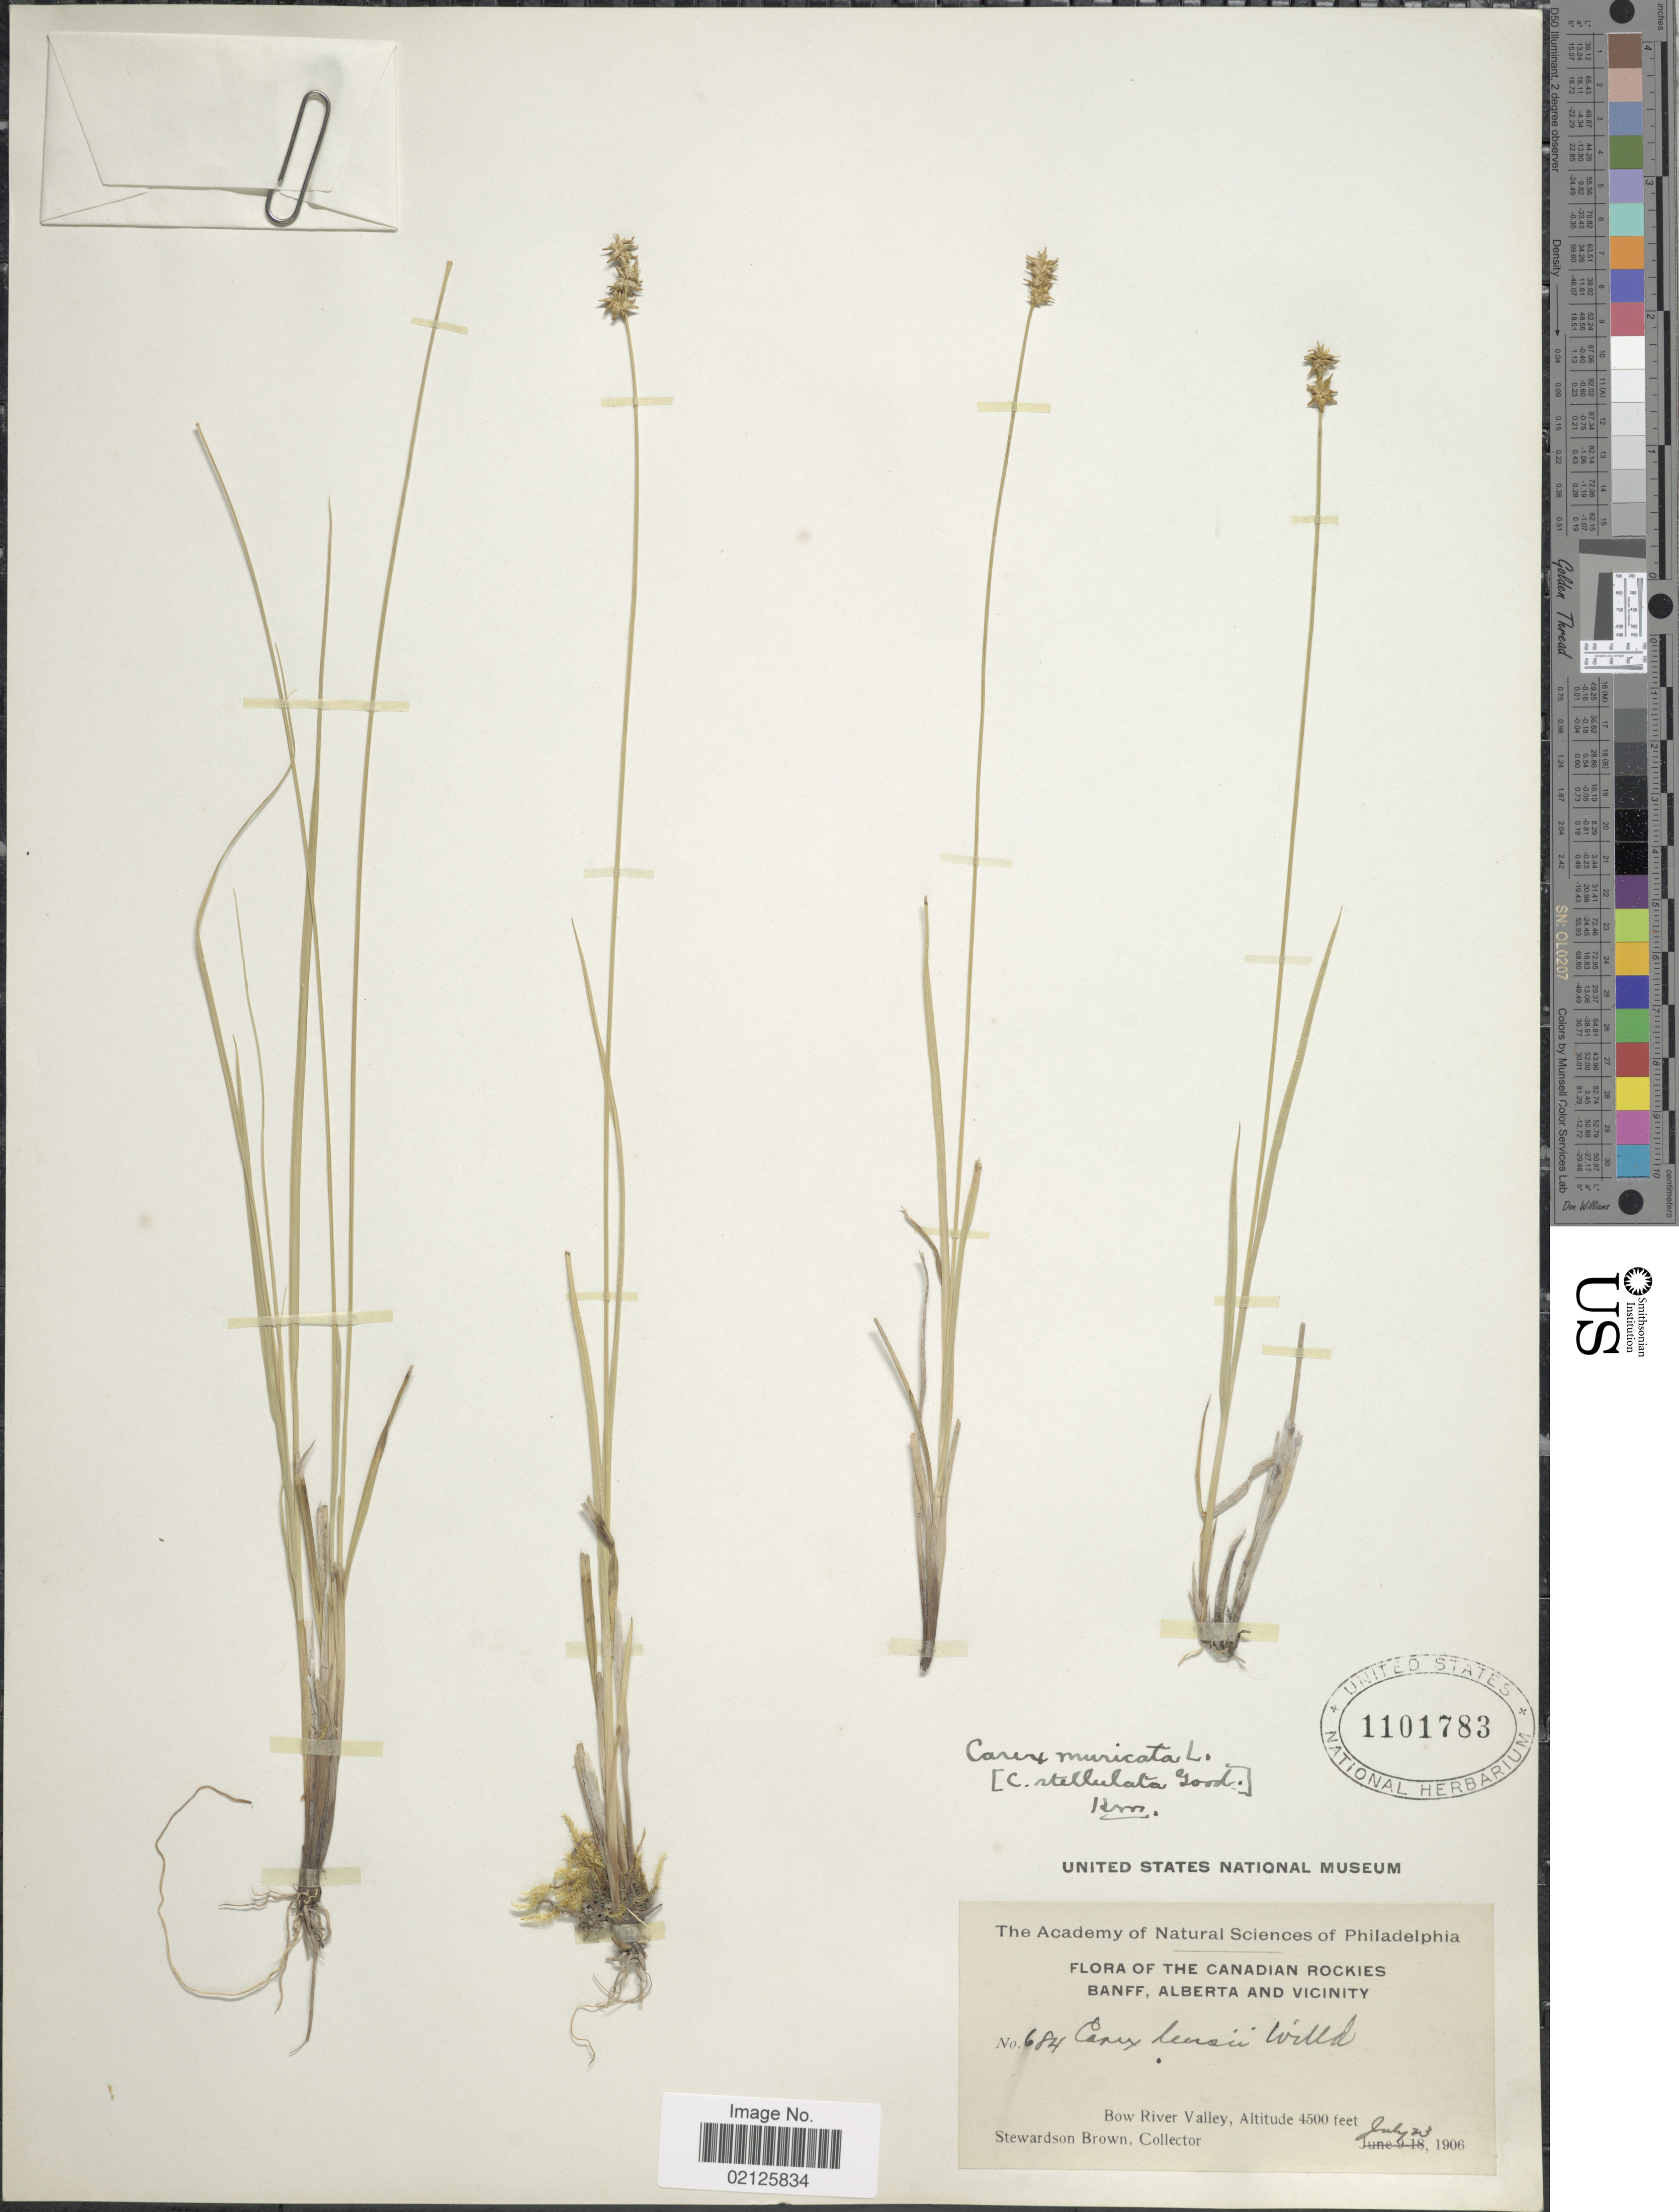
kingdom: Plantae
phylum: Tracheophyta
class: Liliopsida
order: Poales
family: Cyperaceae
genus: Carex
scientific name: Carex muricata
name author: L.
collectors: S. Brown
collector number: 684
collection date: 1906-07-23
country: Canada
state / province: Alberta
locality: The Canadian Rockies Banff, Alberta and Vicinity, Bow River Valley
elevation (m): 1372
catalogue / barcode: US 1101783